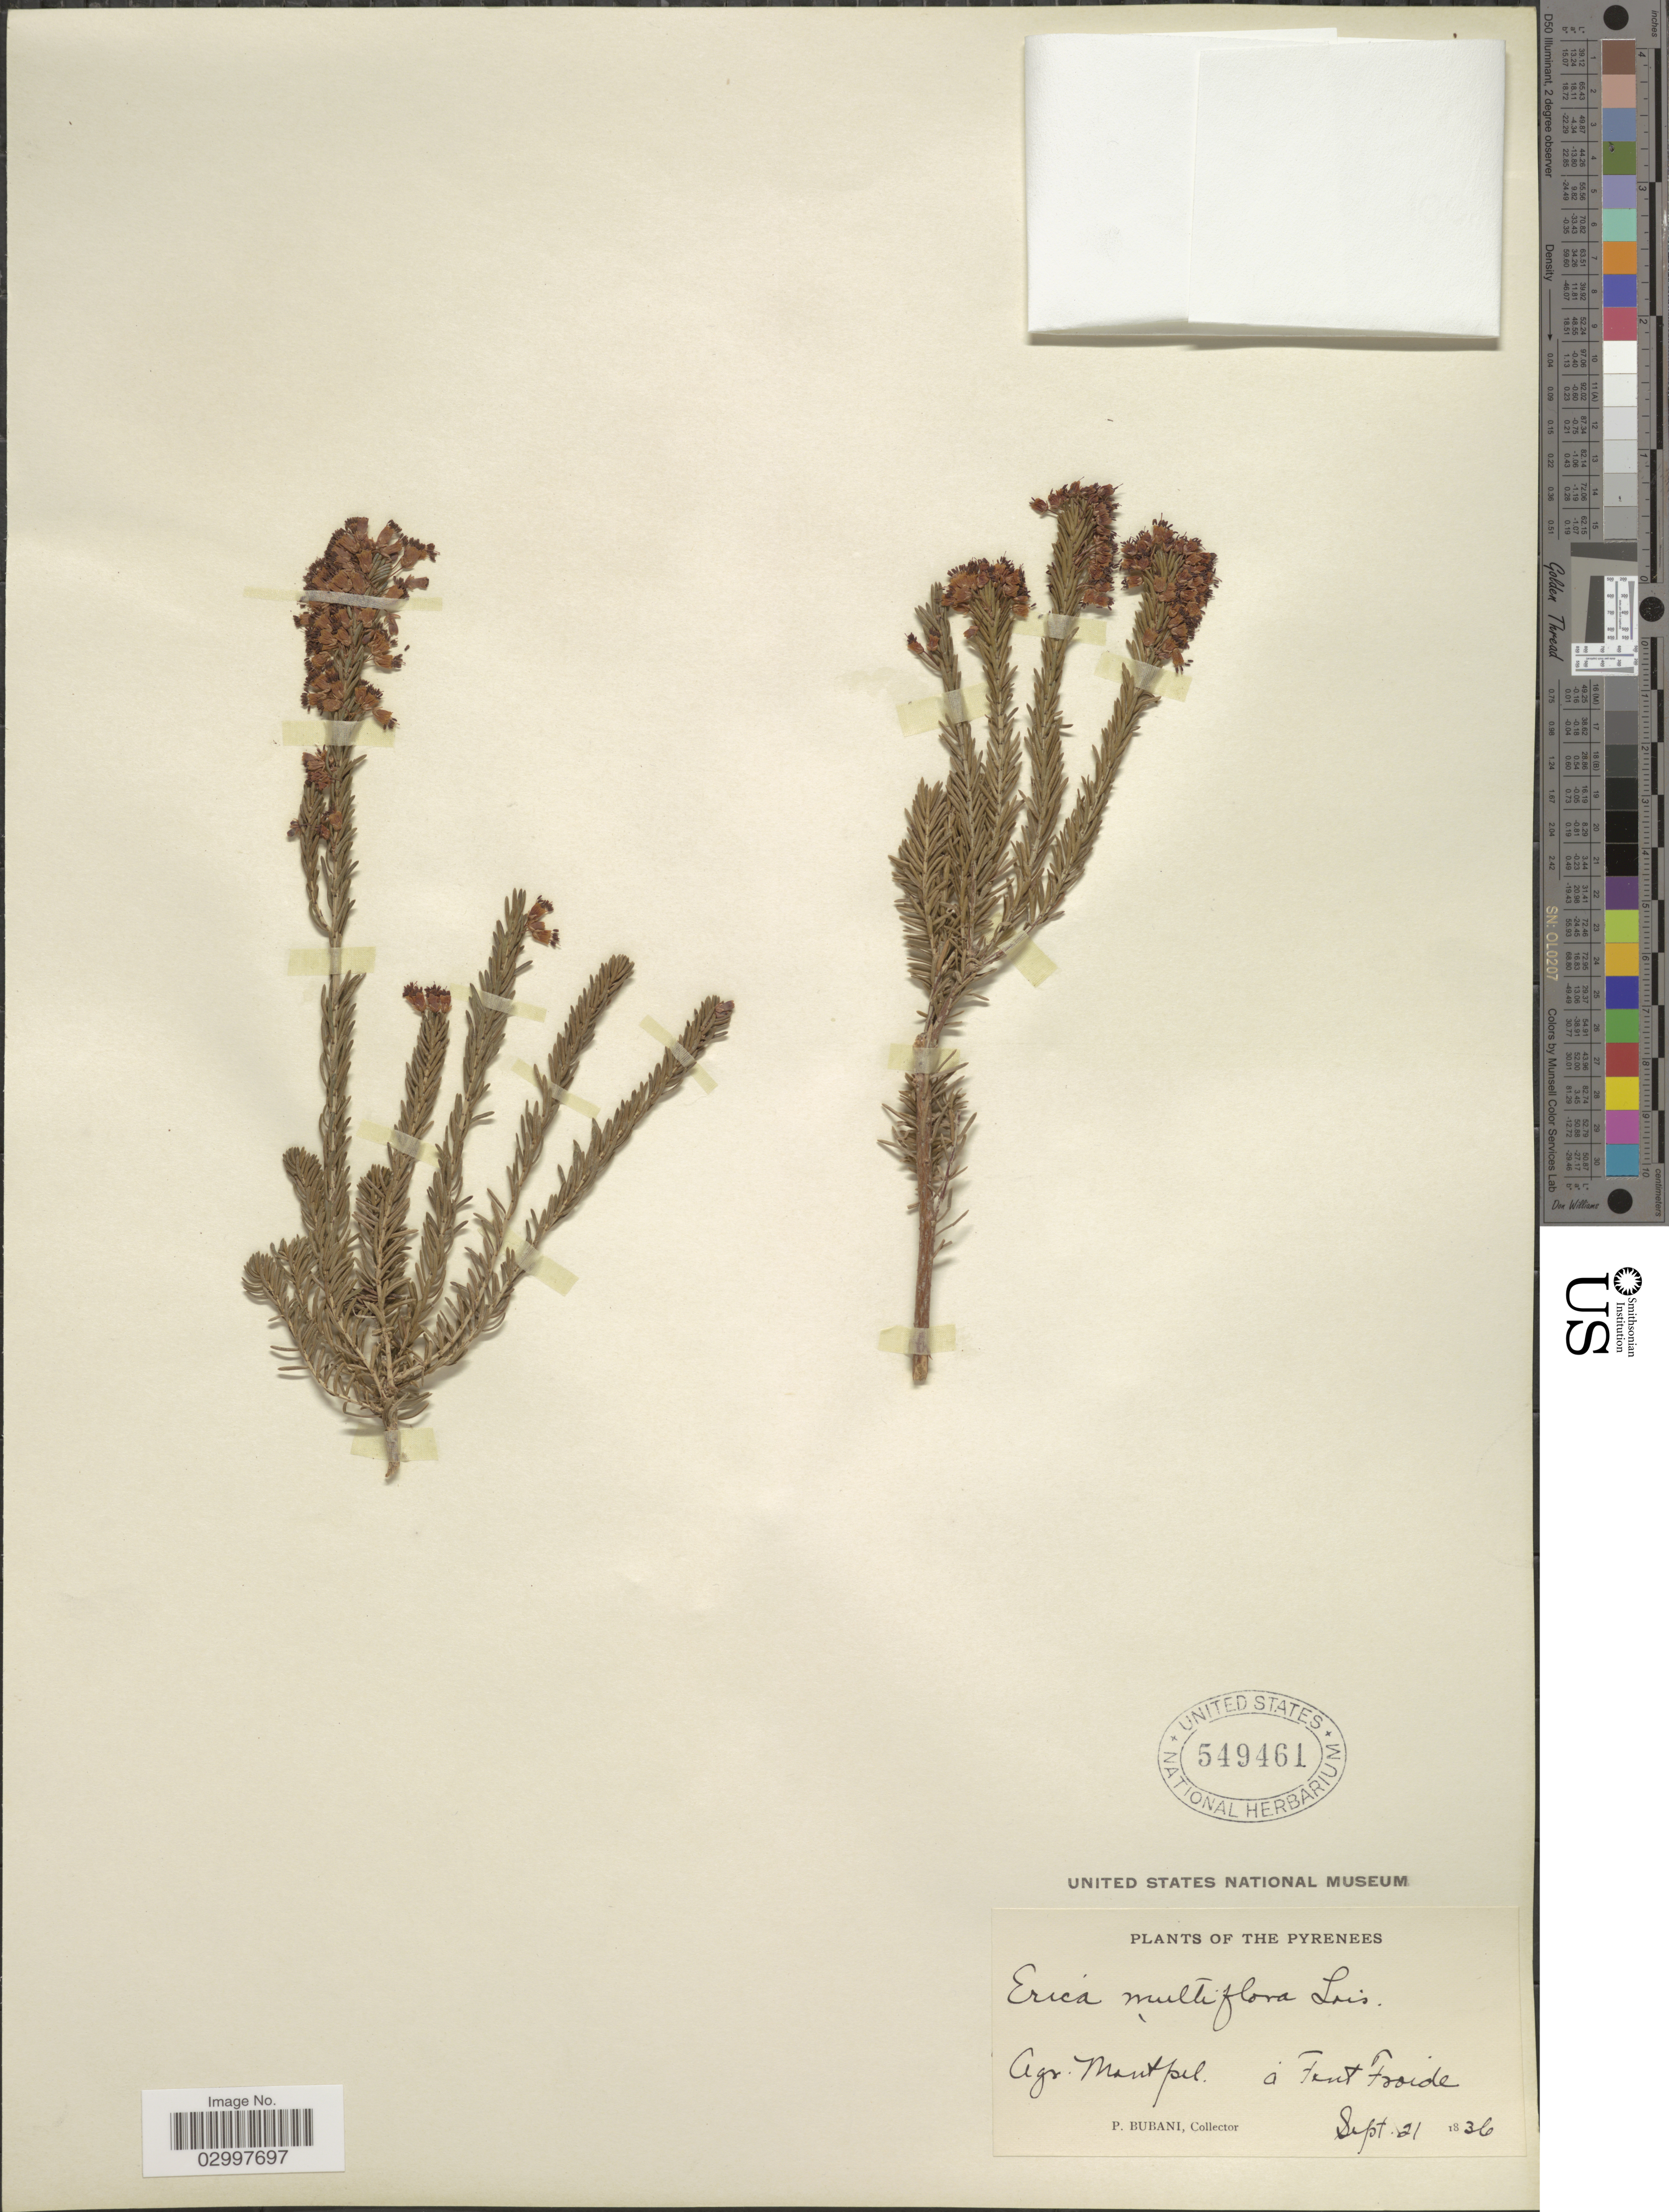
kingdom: Plantae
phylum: Tracheophyta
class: Magnoliopsida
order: Ericales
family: Ericaceae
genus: Erica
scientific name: Erica multiflora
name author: L.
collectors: P. Bubani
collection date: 1836-09-21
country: France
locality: The Pyrenees. Agr. Montpel à Fontfroide.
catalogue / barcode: US 549461